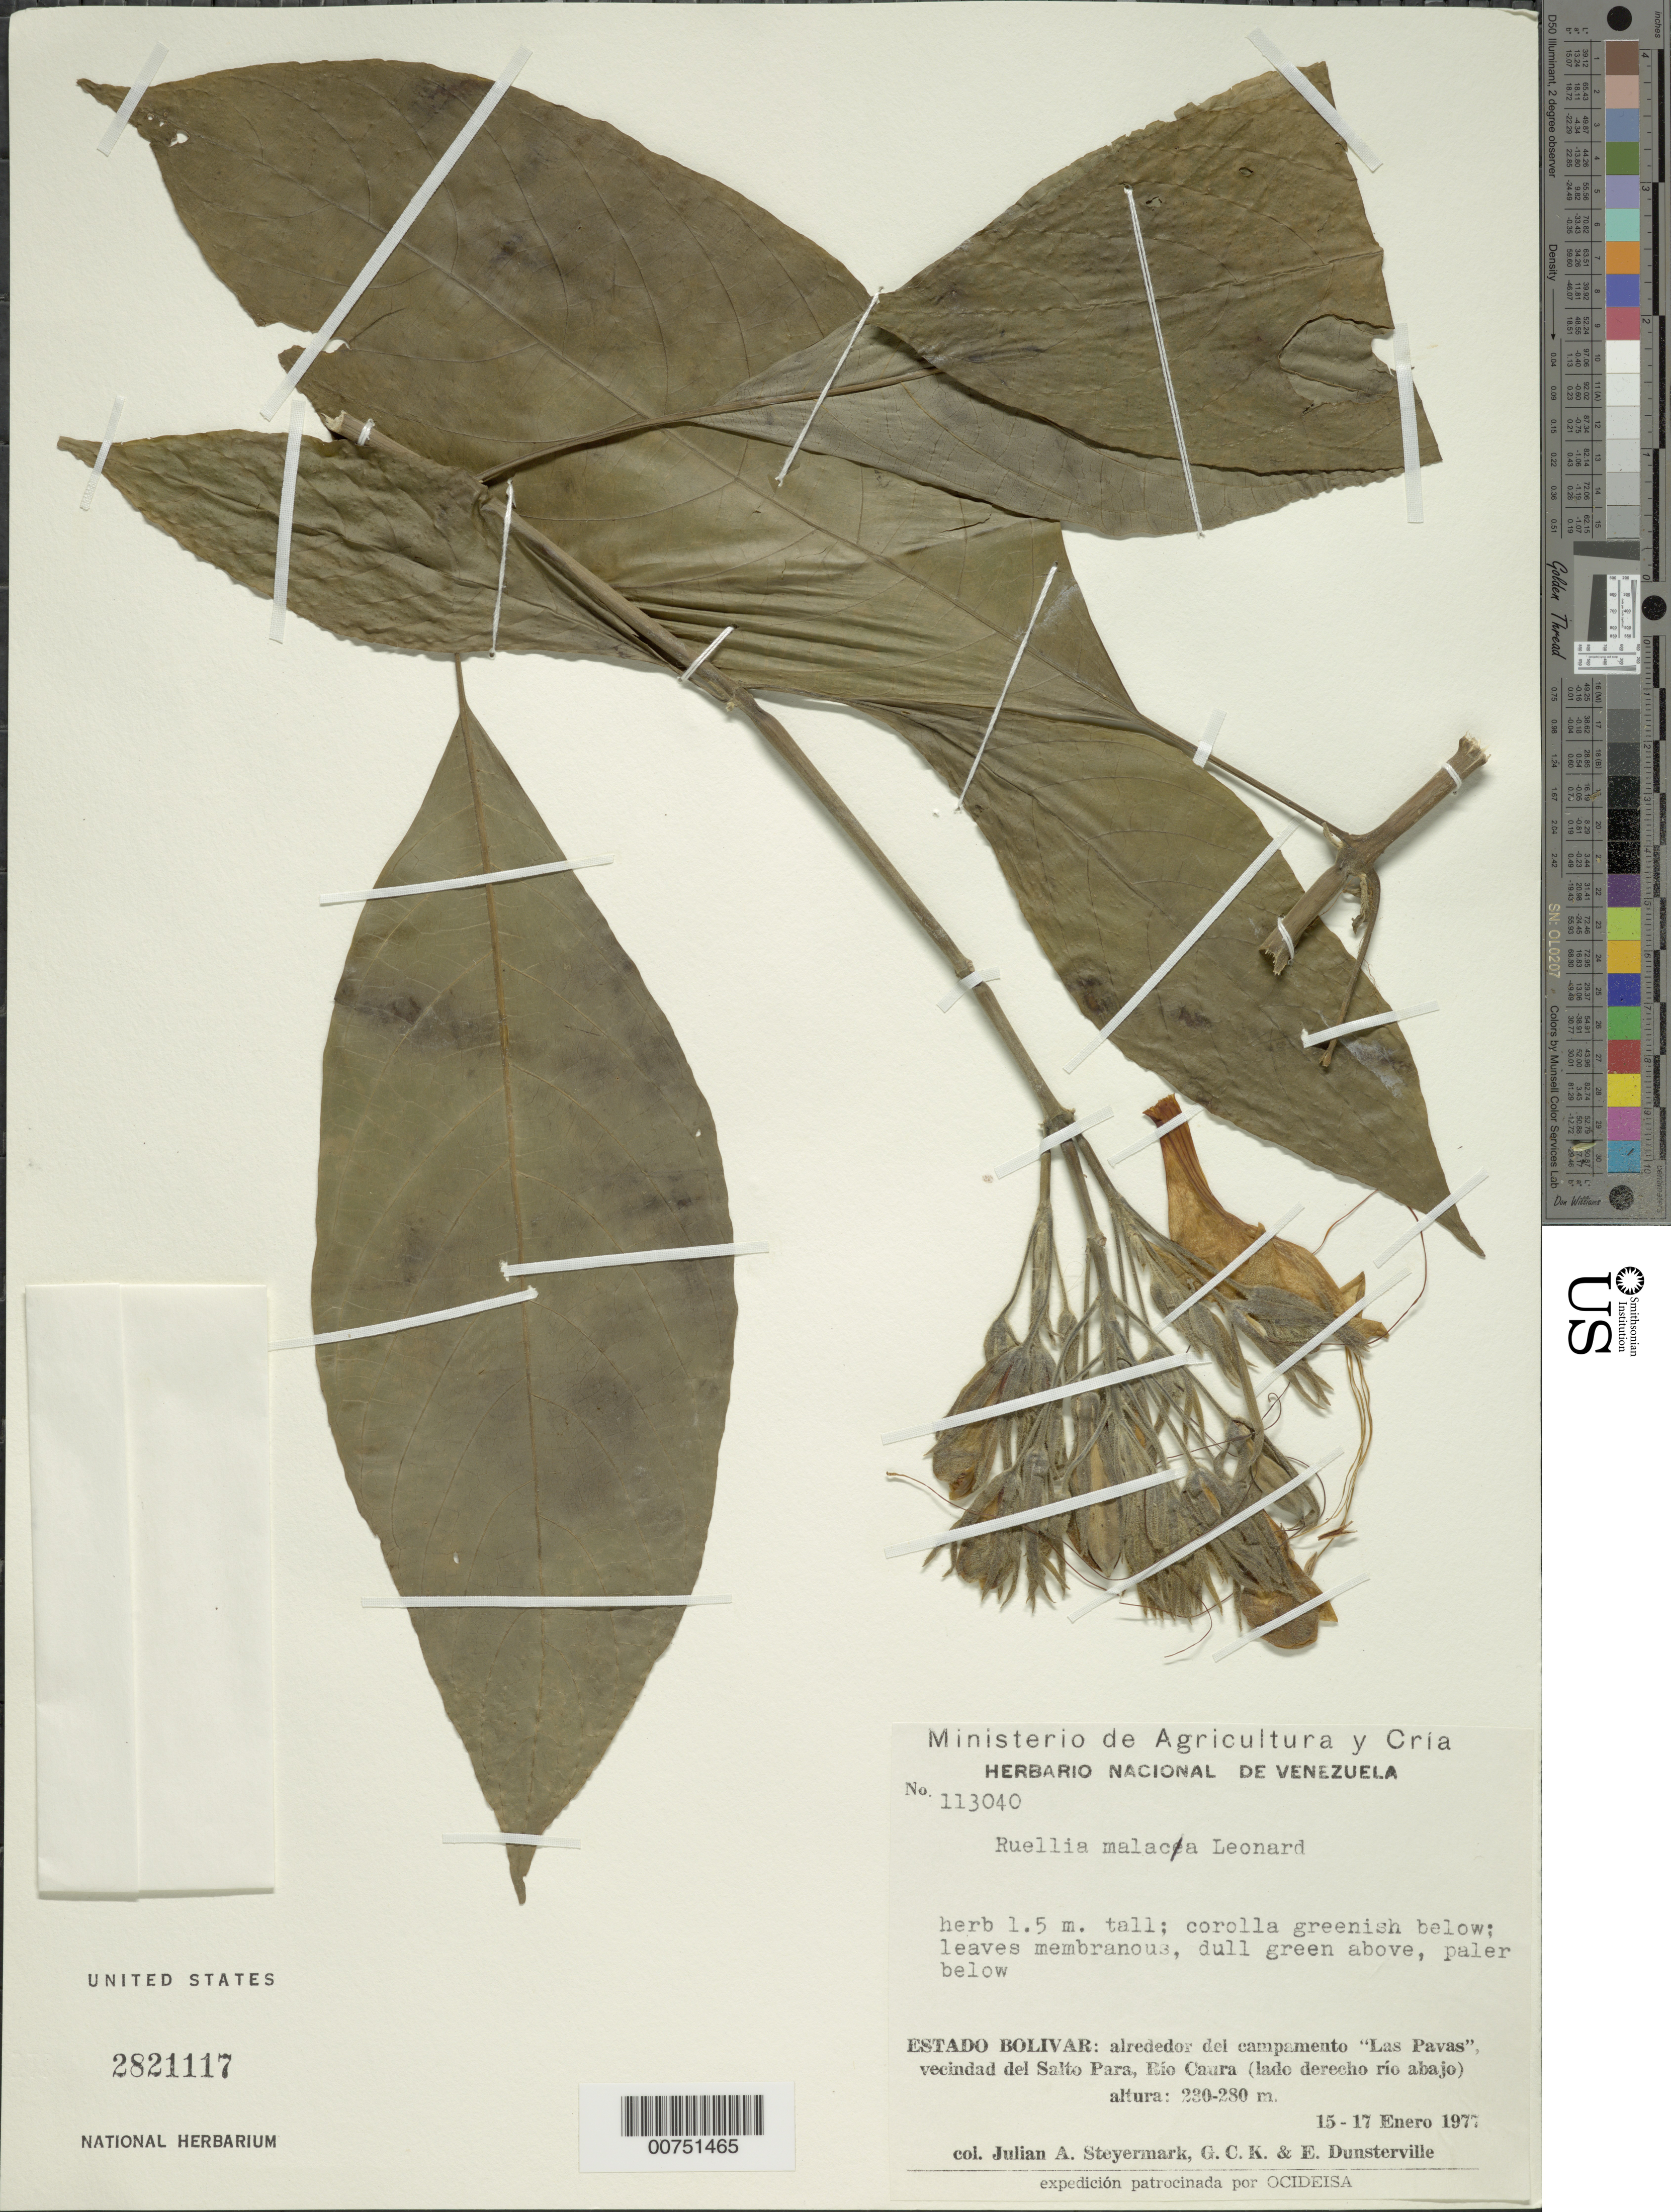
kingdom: Plantae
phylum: Tracheophyta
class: Magnoliopsida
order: Lamiales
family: Acanthaceae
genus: Ruellia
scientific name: Ruellia malaca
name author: Leonard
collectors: J. Steyermark, G. C. K. Dunsterville & E. Dunsterville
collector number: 113040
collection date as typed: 14-Jan-77 to 17-Jan-77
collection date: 1977-01-14/1977-01-17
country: Venezuela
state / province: Bolívar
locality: Campamento "Las Pavas," in vicinity of Salto Para, Río Caura (right bank of river)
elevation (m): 230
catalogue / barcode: US 2821117